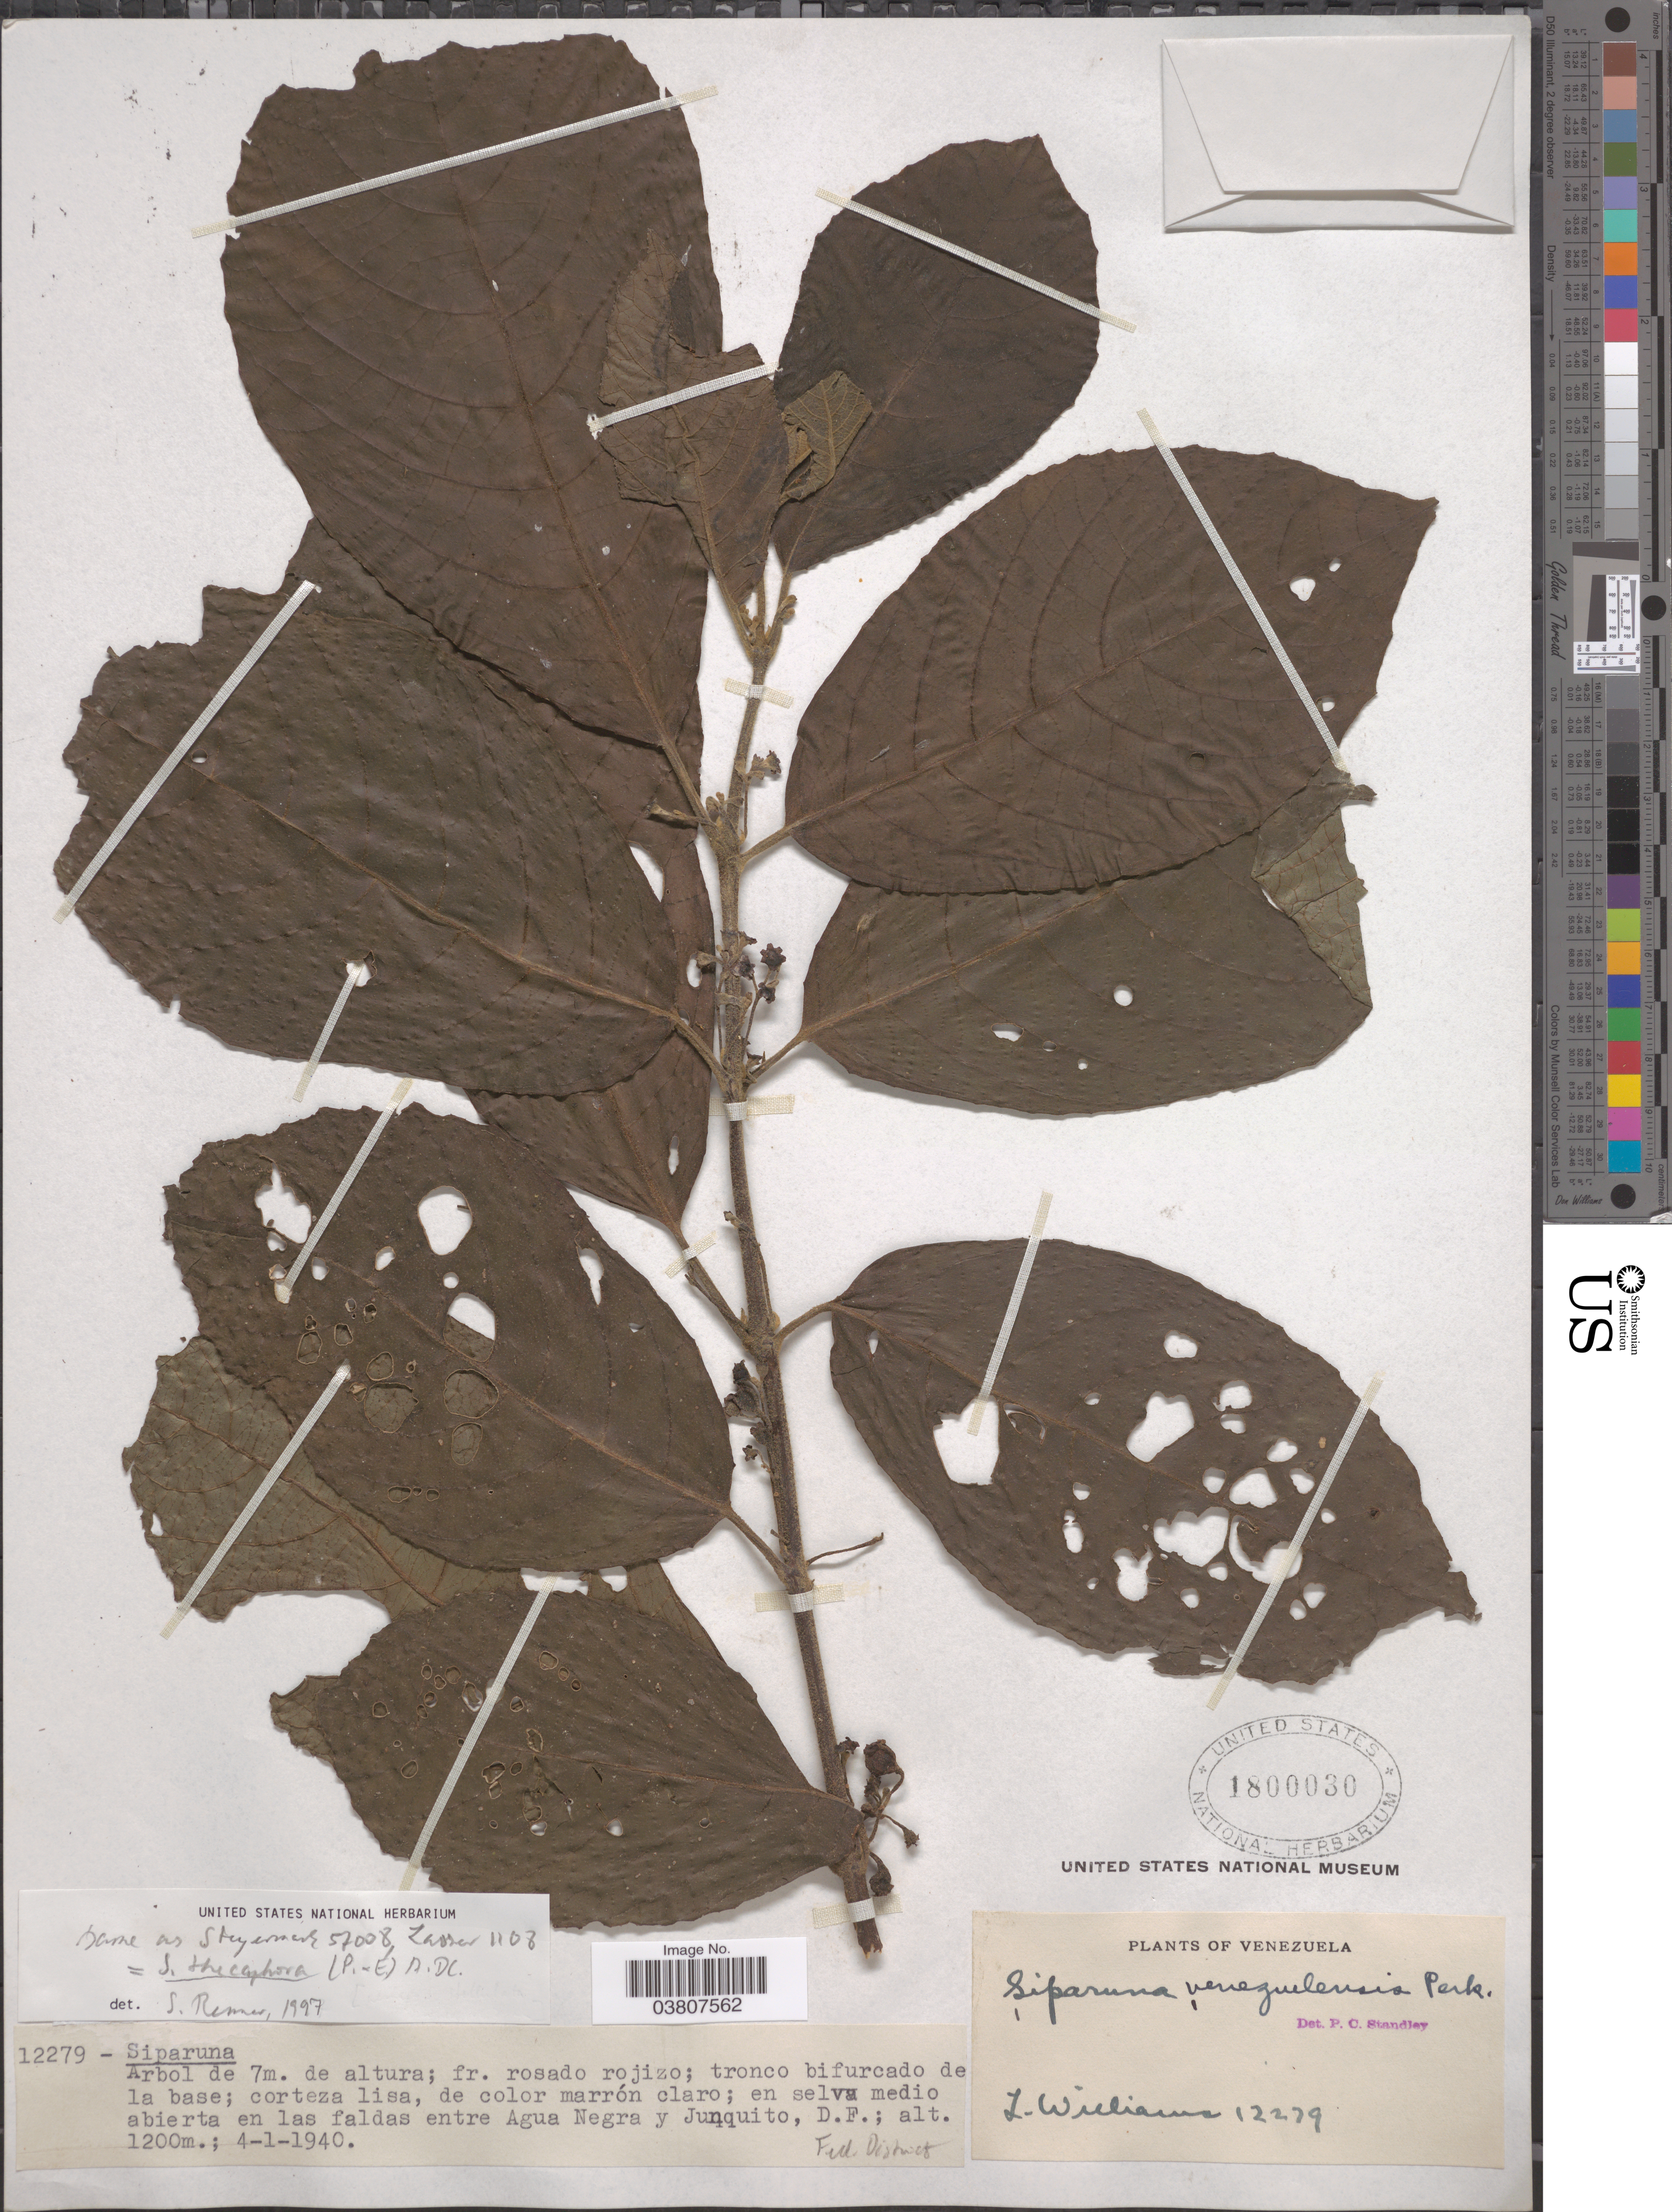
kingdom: Plantae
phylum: Tracheophyta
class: Magnoliopsida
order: Laurales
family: Siparunaceae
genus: Siparuna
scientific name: Siparuna thecaphora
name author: (Poepp. & Endl.) A. DC.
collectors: L. Williams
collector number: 12279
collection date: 1940-01-04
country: Venezuela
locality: Entre Agua Negra y Junquito, D. F.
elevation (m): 1200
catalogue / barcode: US 1800030